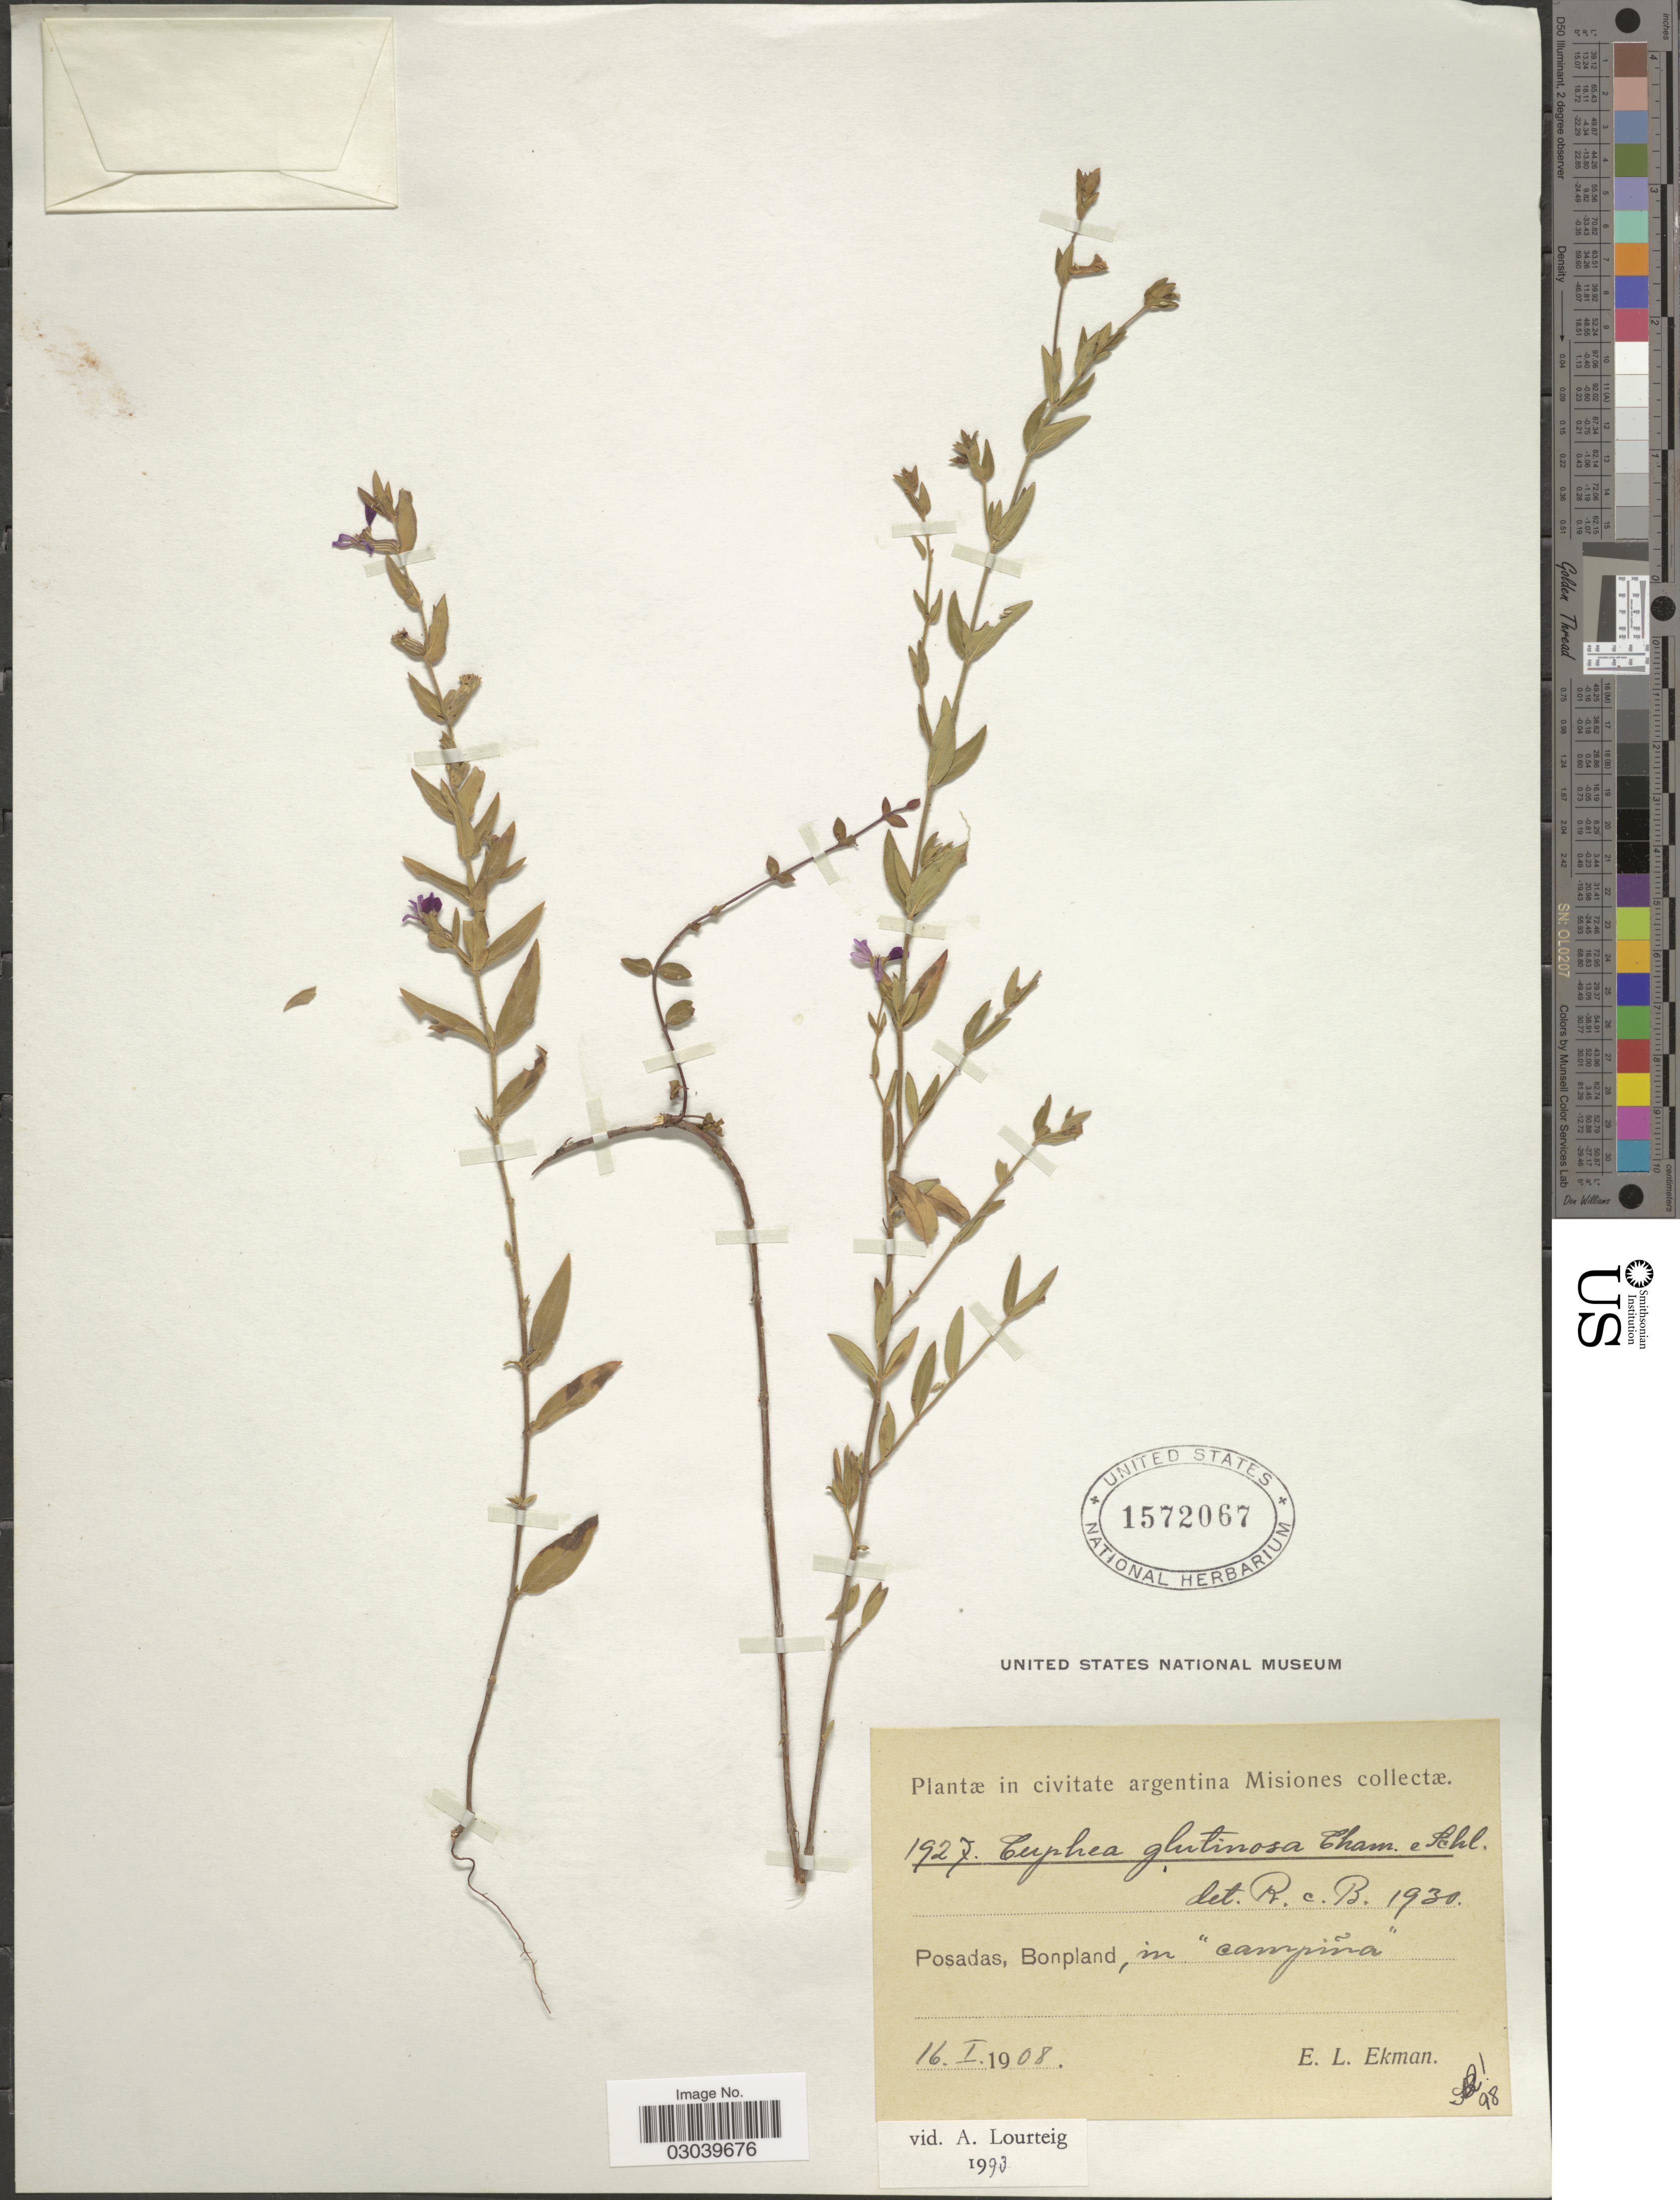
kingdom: Plantae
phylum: Tracheophyta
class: Magnoliopsida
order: Myrtales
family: Lythraceae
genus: Cuphea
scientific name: Cuphea glutinosa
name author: Cham. & Schltdl.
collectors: E. L. Ekman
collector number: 1927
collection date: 1908-01-16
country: Argentina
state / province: Misiones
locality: Posadas, Bonpland.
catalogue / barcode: US 1572067